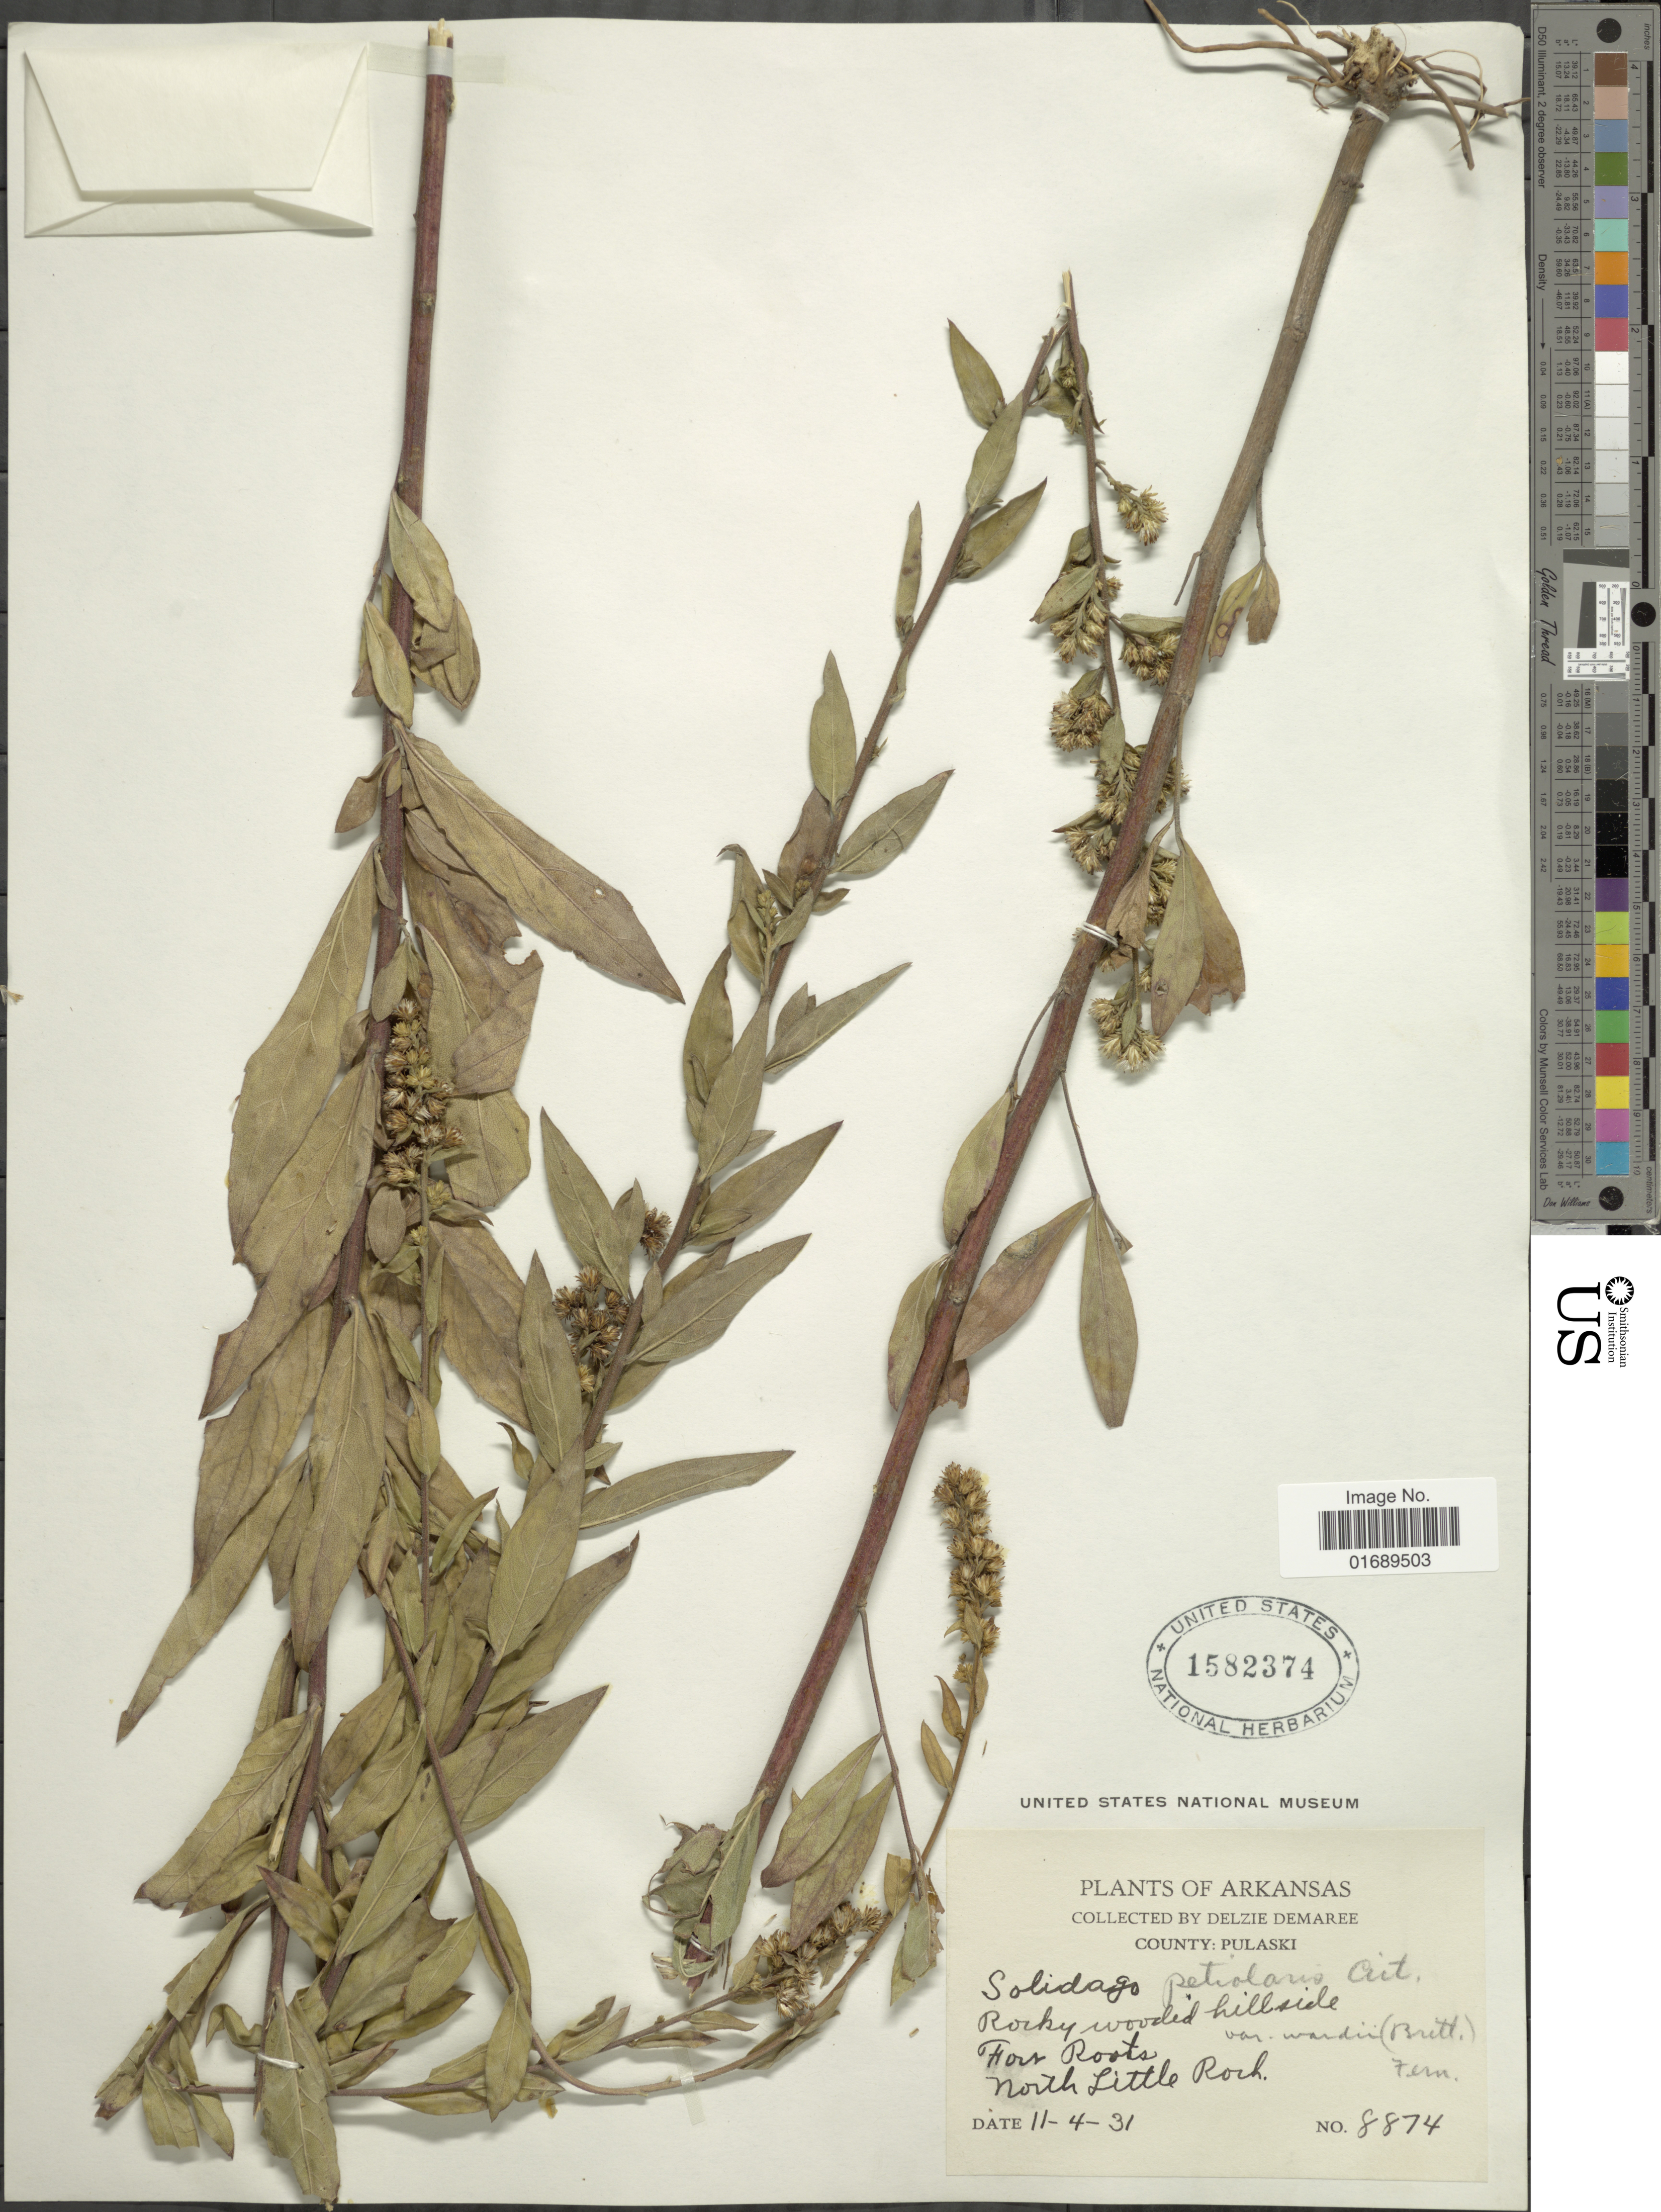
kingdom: Plantae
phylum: Tracheophyta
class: Magnoliopsida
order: Asterales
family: Asteraceae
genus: Solidago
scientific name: Solidago petiolaris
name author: Aiton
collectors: D. Demaree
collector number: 8874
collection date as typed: Transcribed d/m/y: 4/11/31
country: United States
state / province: Arkansas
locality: County Pulaski, Rocky wooded hillside, Horr Roots, North Little Rock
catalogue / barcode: US 152374